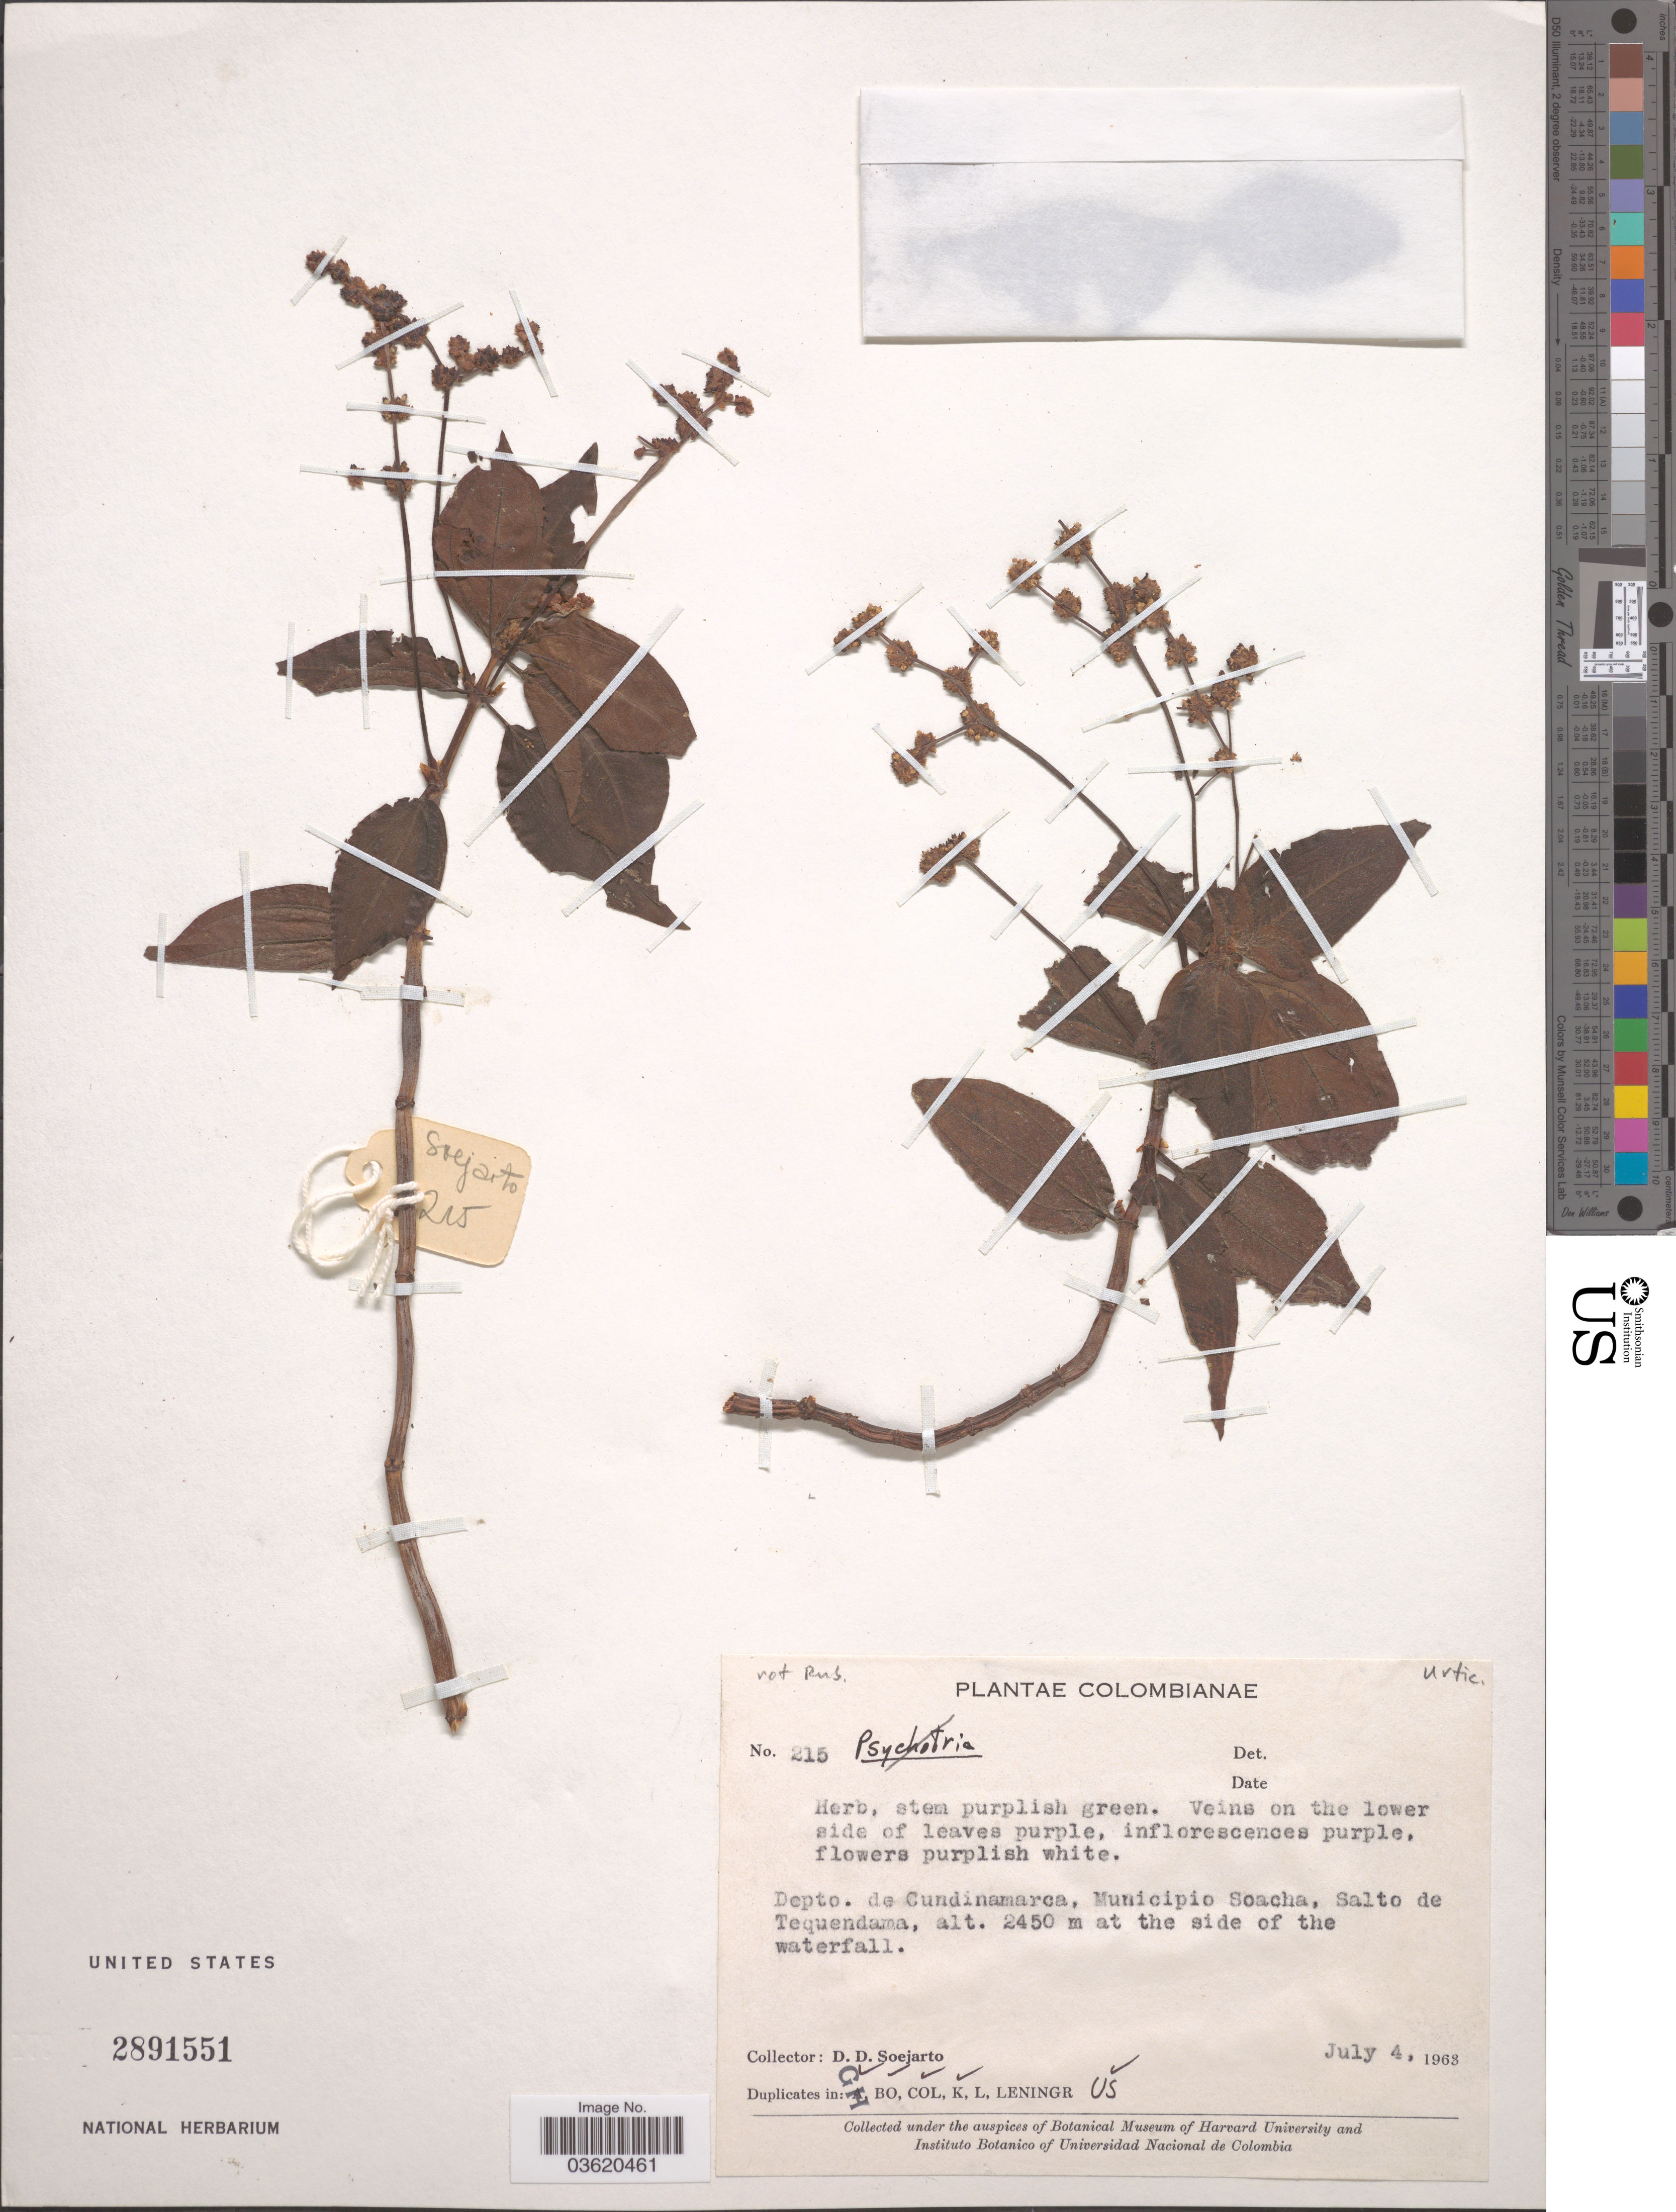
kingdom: Plantae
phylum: Tracheophyta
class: Magnoliopsida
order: Rosales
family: Urticaceae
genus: Pilea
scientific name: Pilea lindeniana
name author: Wedd.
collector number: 215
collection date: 1963-07-04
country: Colombia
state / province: Cundinamarca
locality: Depto. Cundinamarca, Municipio Soacha, Salto de Tequendama, at the side of the waterfall.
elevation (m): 2450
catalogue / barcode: US 2891551